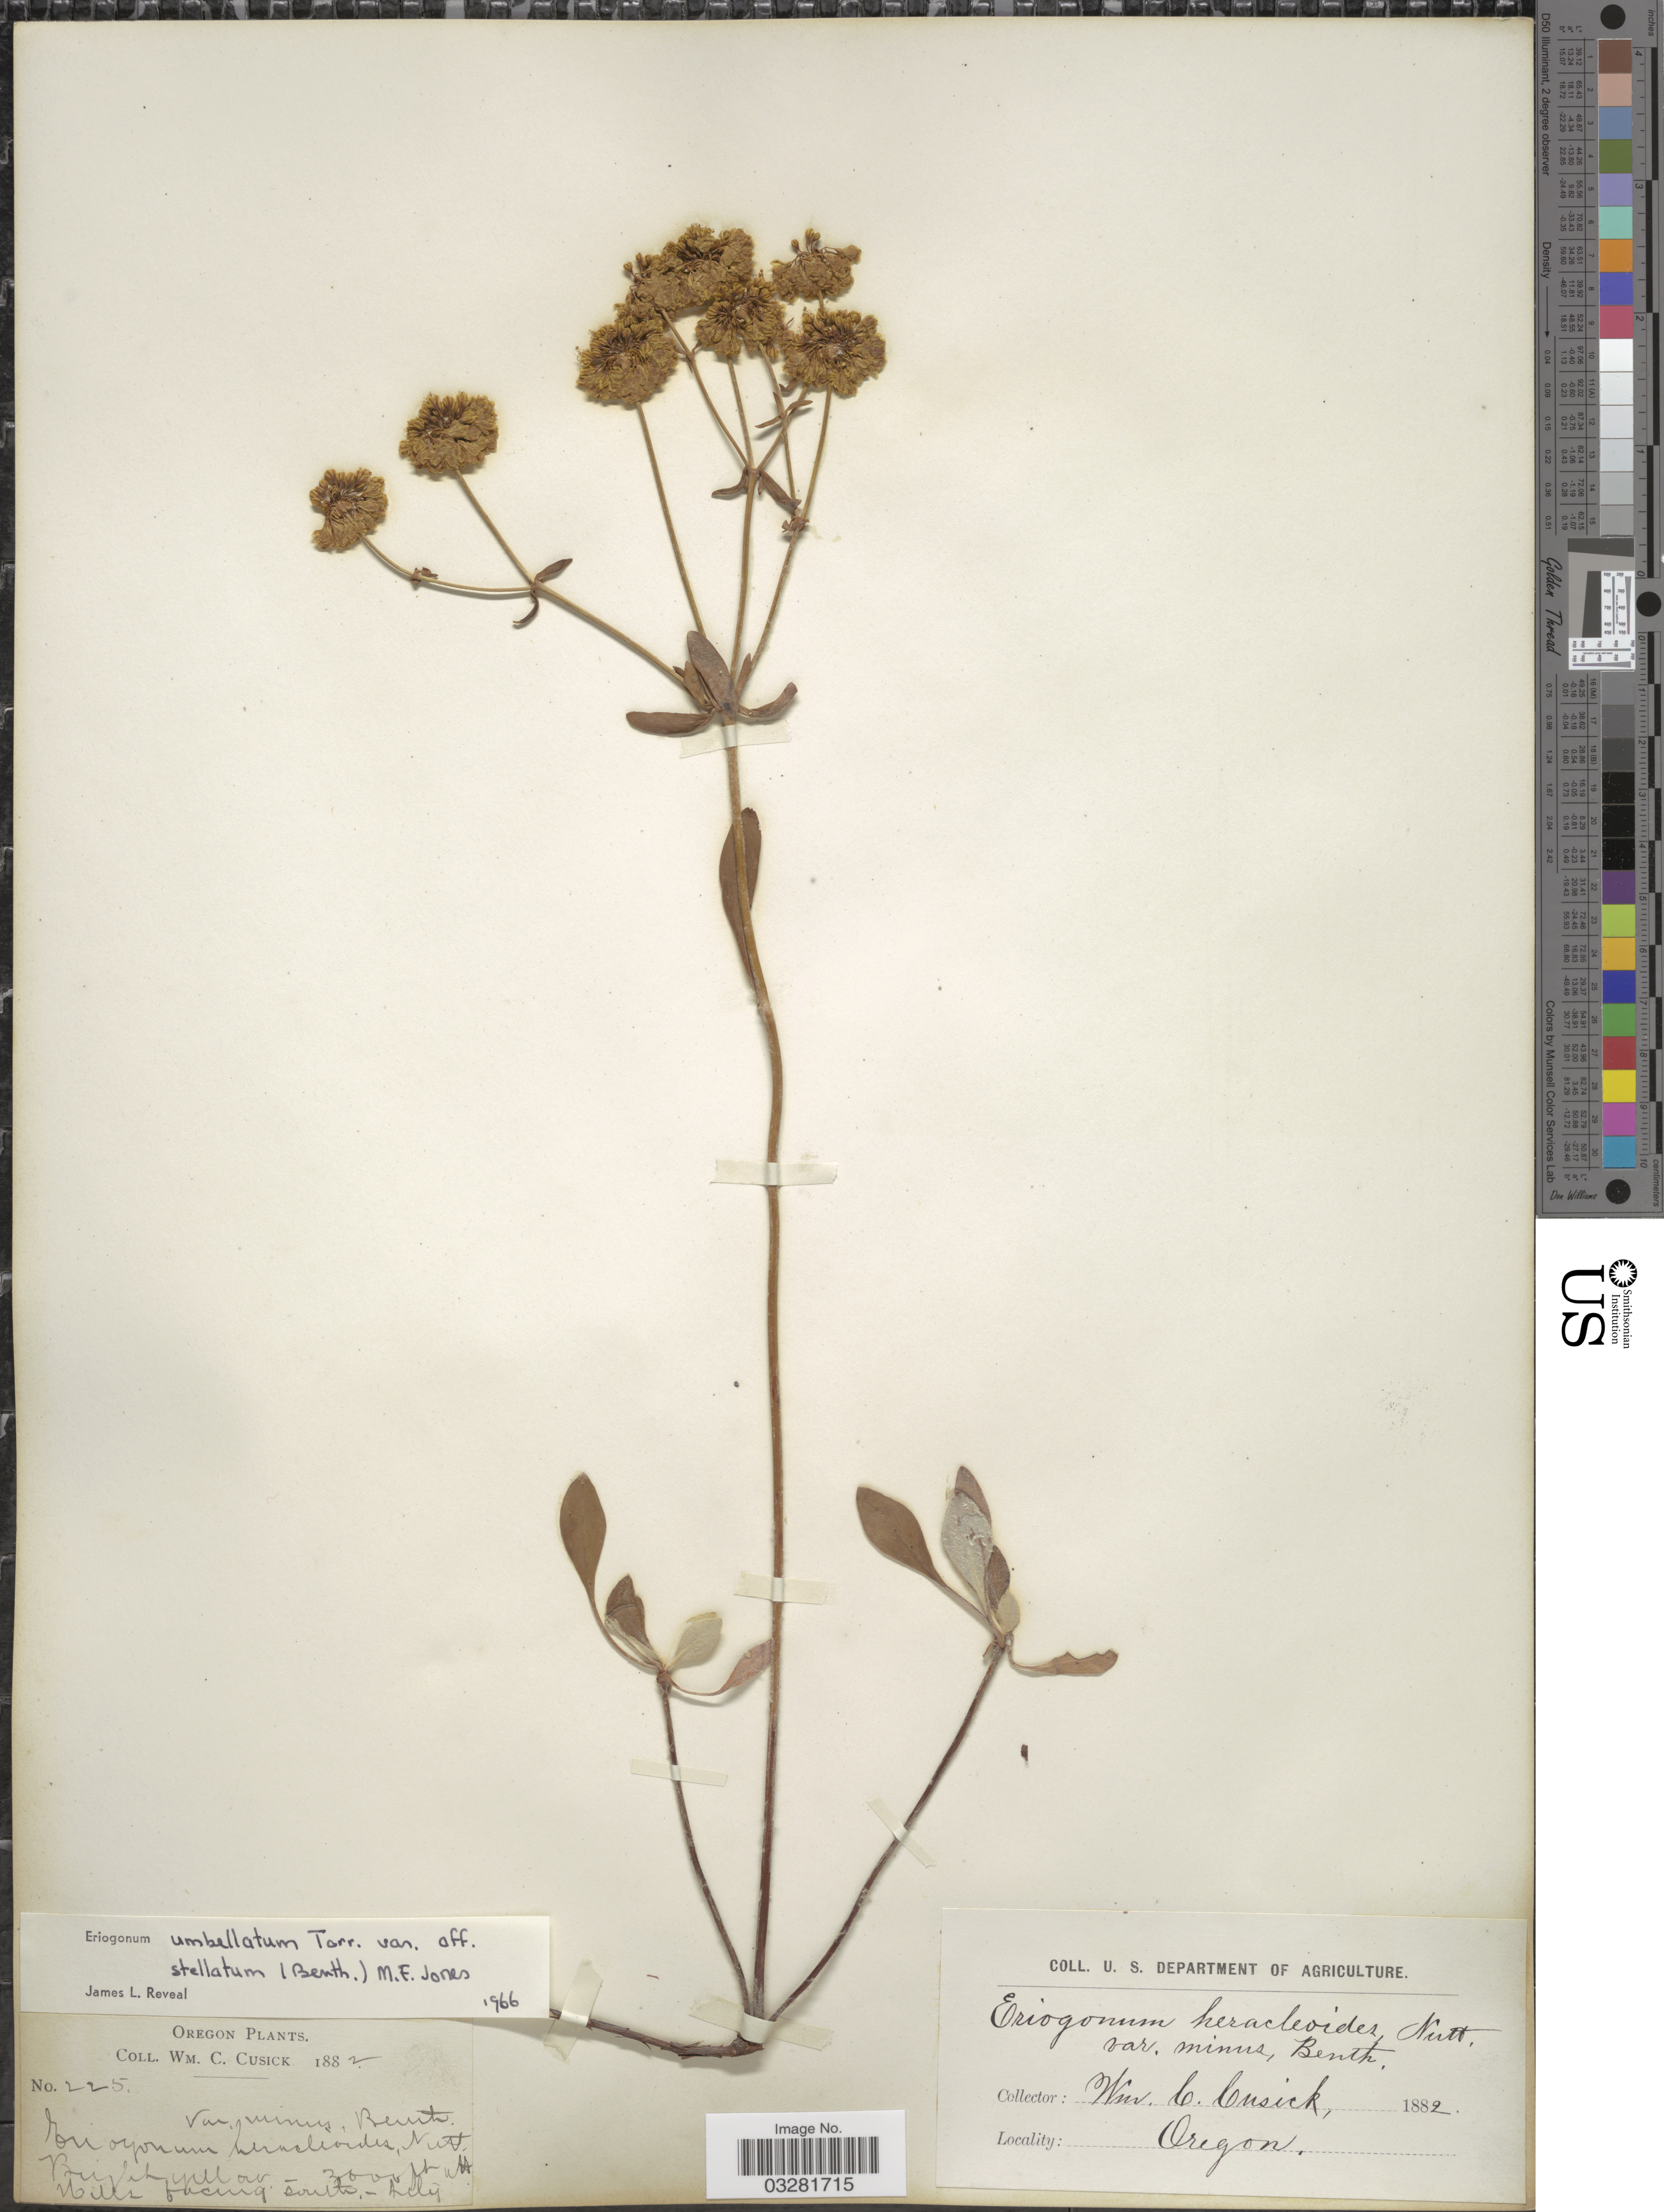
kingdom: Plantae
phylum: Tracheophyta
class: Magnoliopsida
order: Caryophyllales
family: Polygonaceae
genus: Eriogonum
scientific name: Eriogonum umbellatum var. stellatum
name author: (Benth.) M.E. Jones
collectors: W. C. Cusick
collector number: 225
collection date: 1882-06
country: United States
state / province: Oregon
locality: Hills facing south.